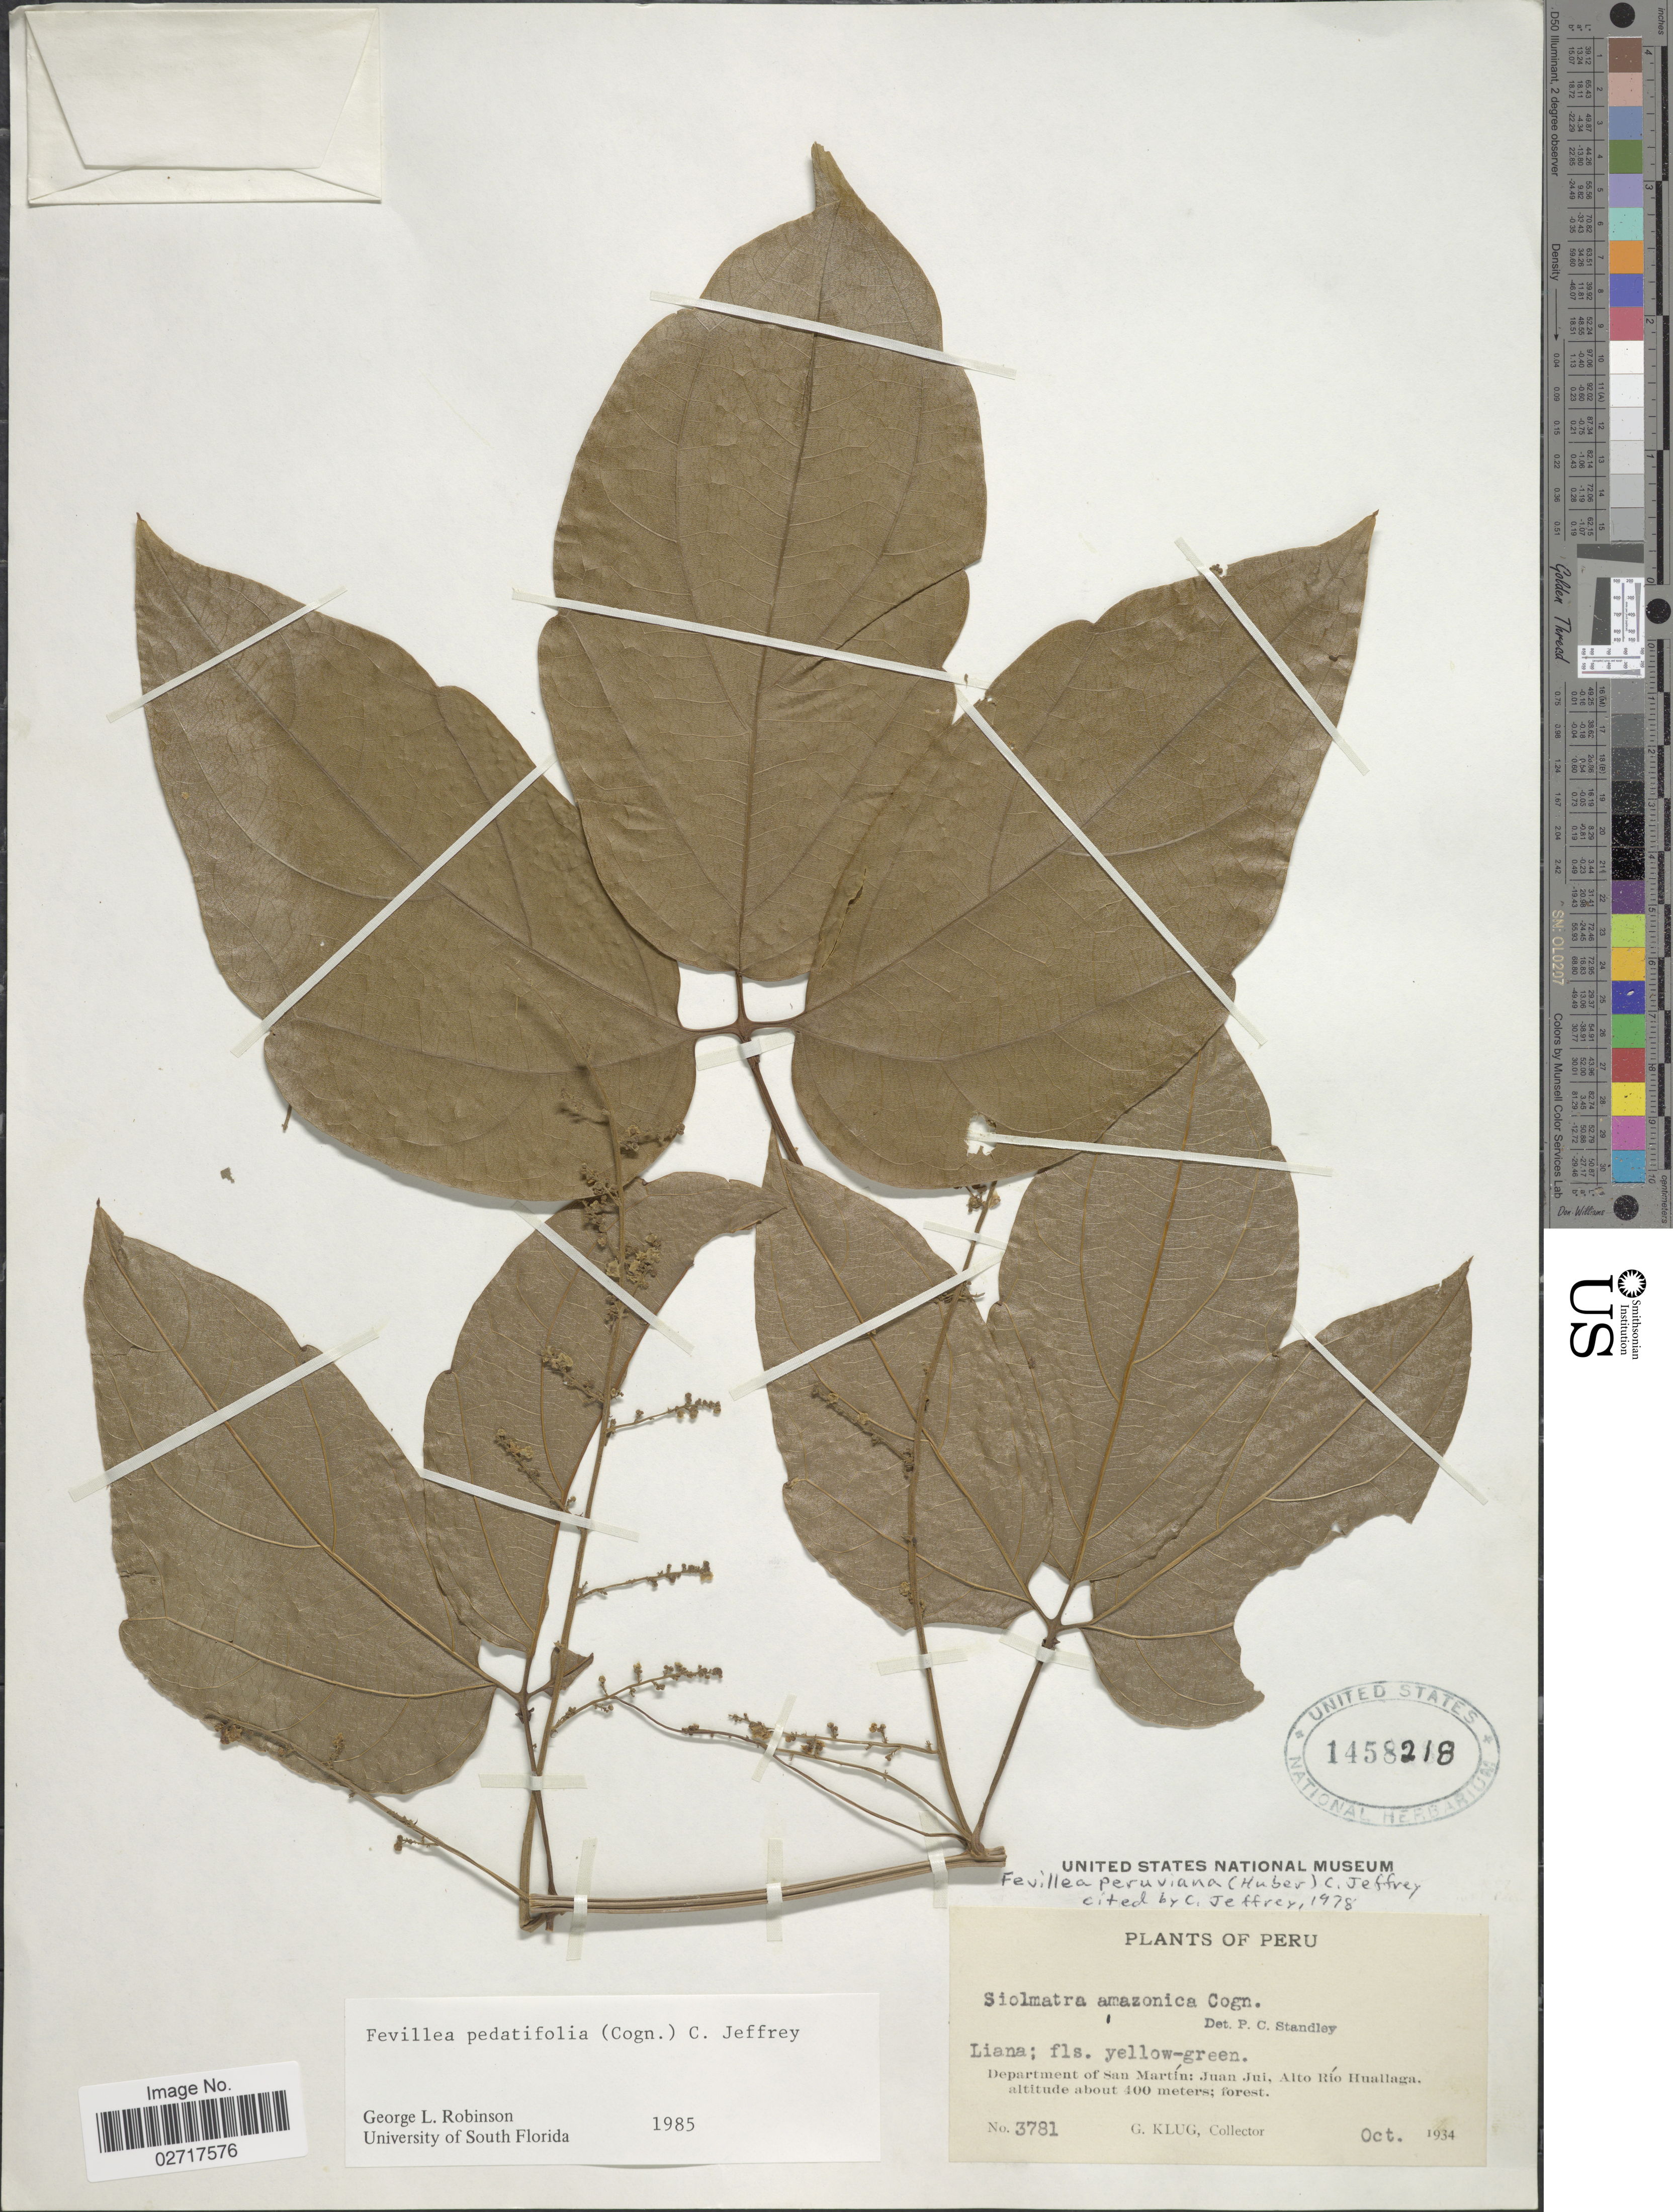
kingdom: Plantae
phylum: Tracheophyta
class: Magnoliopsida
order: Cucurbitales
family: Cucurbitaceae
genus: Fevillea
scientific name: Fevillea pedatifolia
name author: (Cogn.) C. Jeffrey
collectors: G. Klug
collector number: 3781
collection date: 1934-10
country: Peru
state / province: San Martín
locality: Department of San Martin: Juan Jui, Alto Rio Huallaga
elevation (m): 400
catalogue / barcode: US 1458218